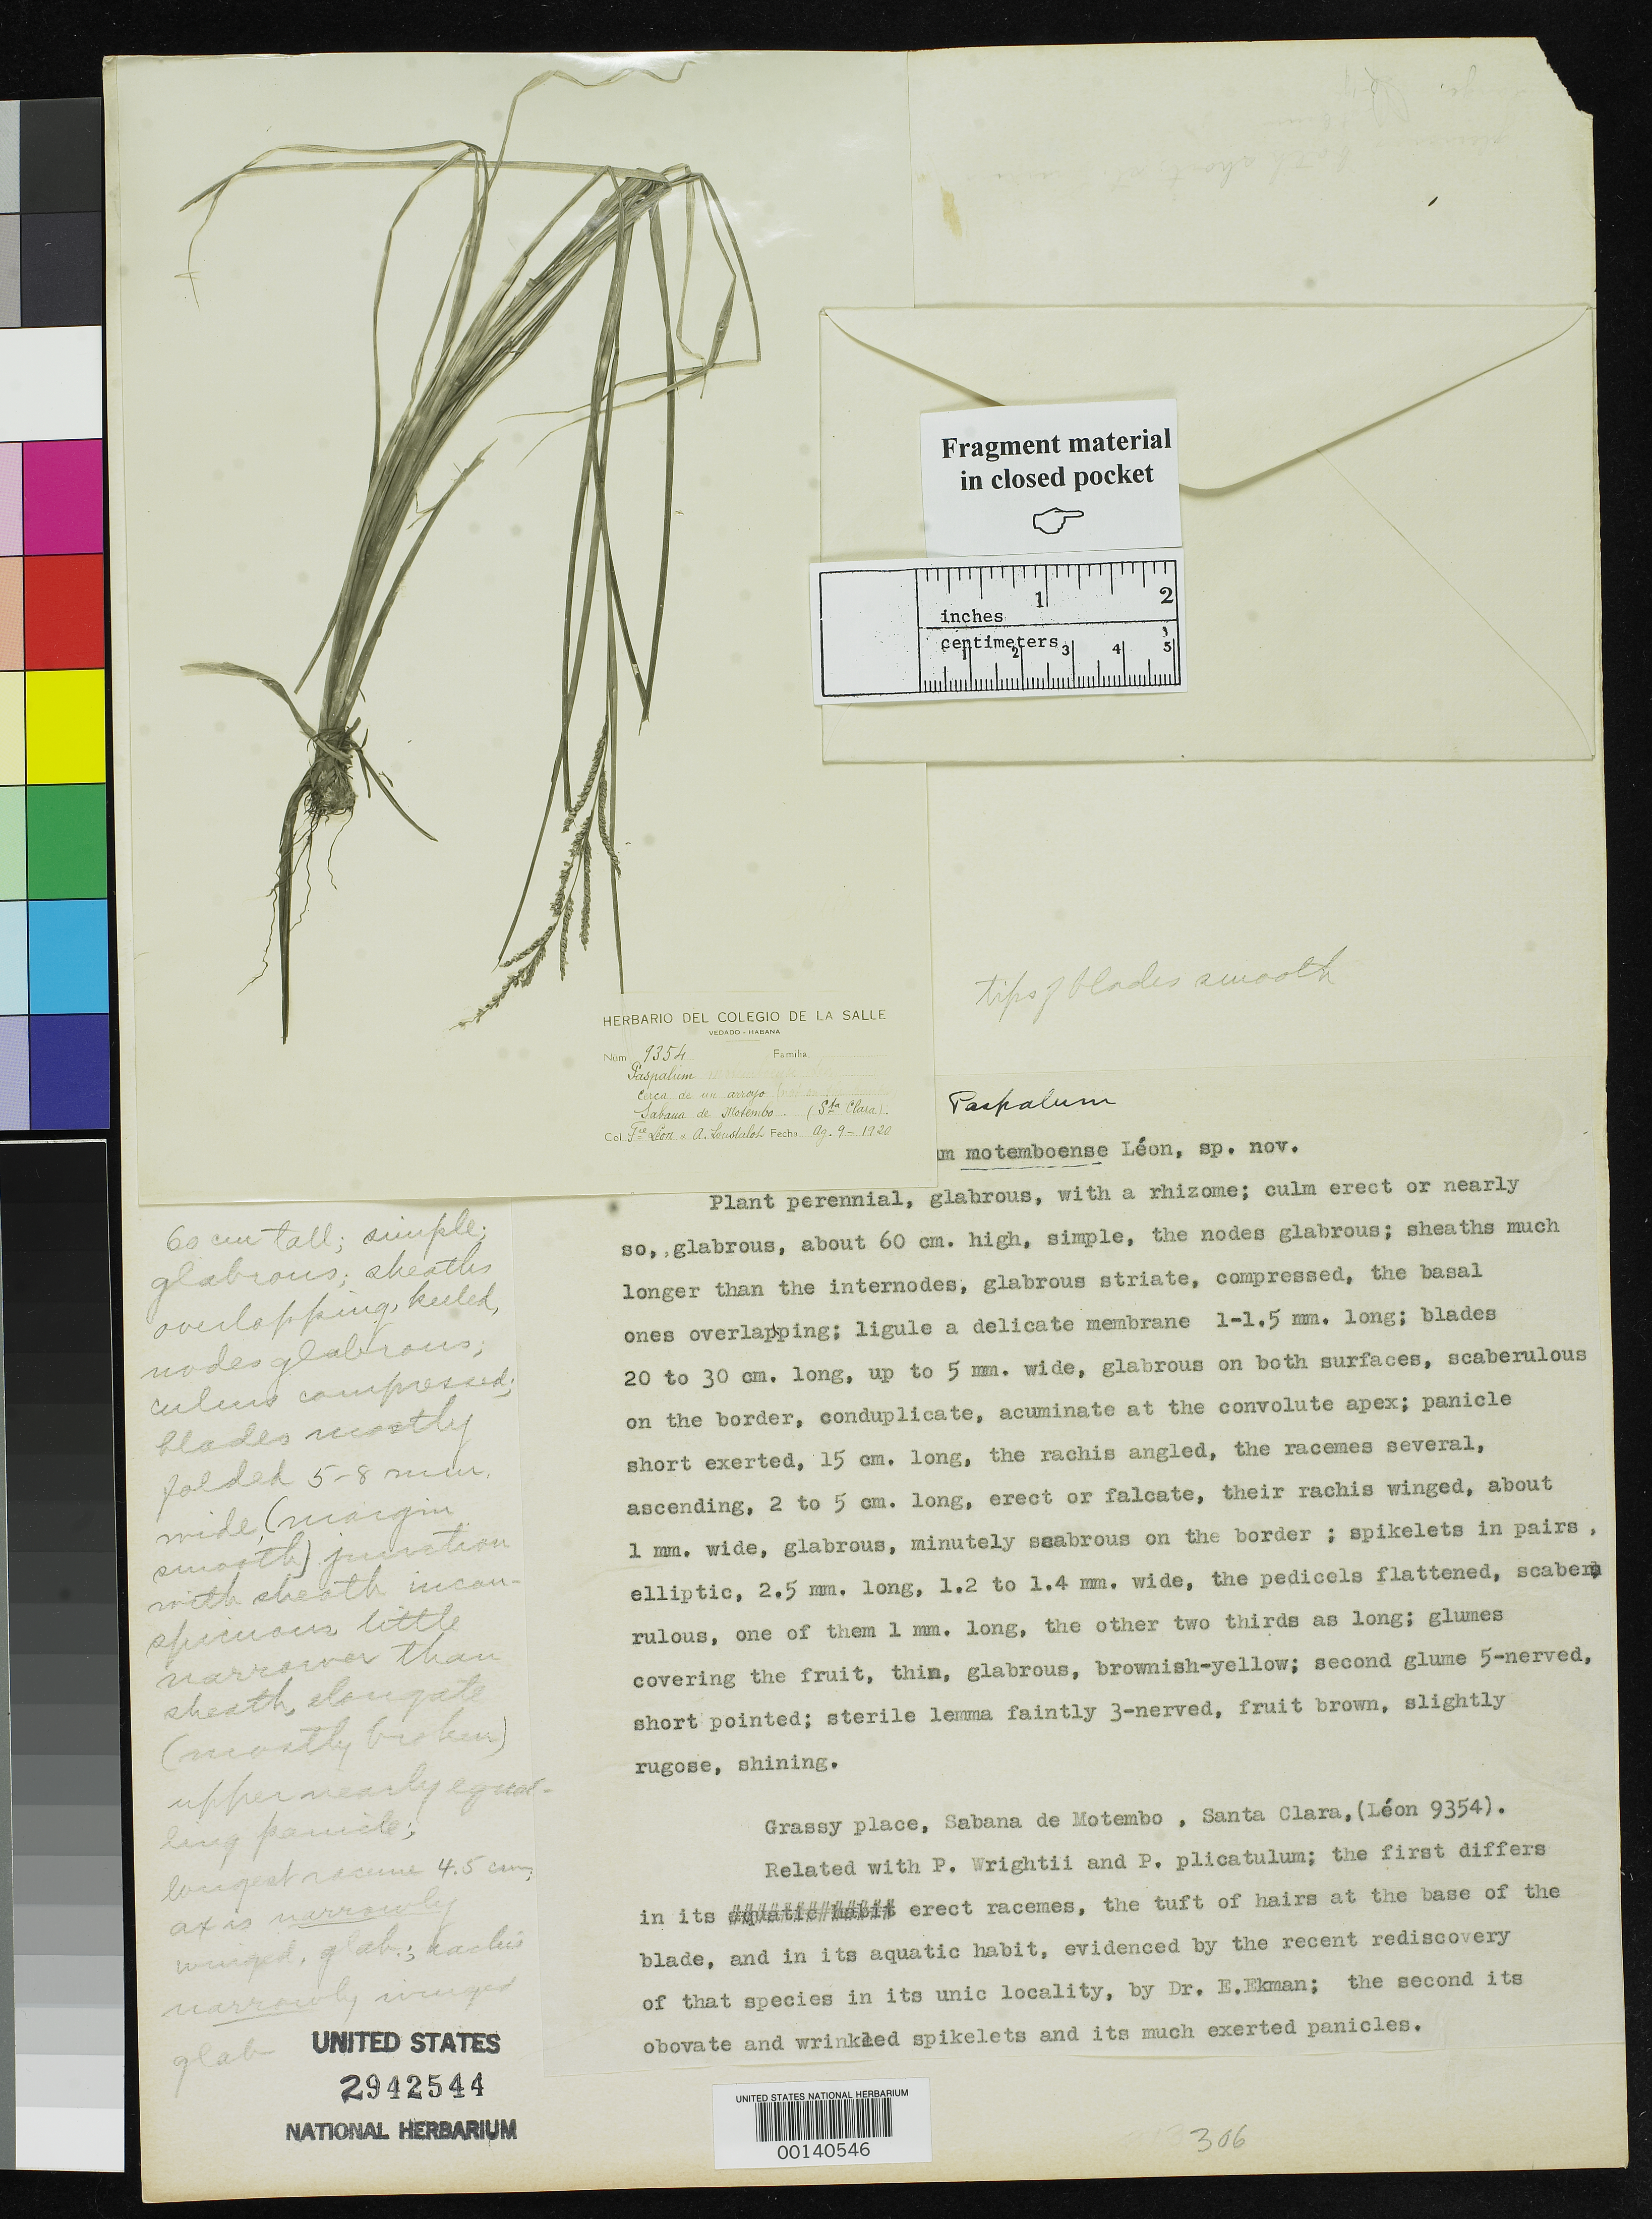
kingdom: Plantae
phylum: Tracheophyta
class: Liliopsida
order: Poales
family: Poaceae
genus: Paspalum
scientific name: Paspalum motemboense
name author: León ex Britton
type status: Type Fragment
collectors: Bro. León & A. Loustalot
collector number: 9354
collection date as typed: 09 Aug 1920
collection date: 1920-08-09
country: Cuba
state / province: Las Villas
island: Greater Antilles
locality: Motembo, Santa Clara.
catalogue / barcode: US 2942544